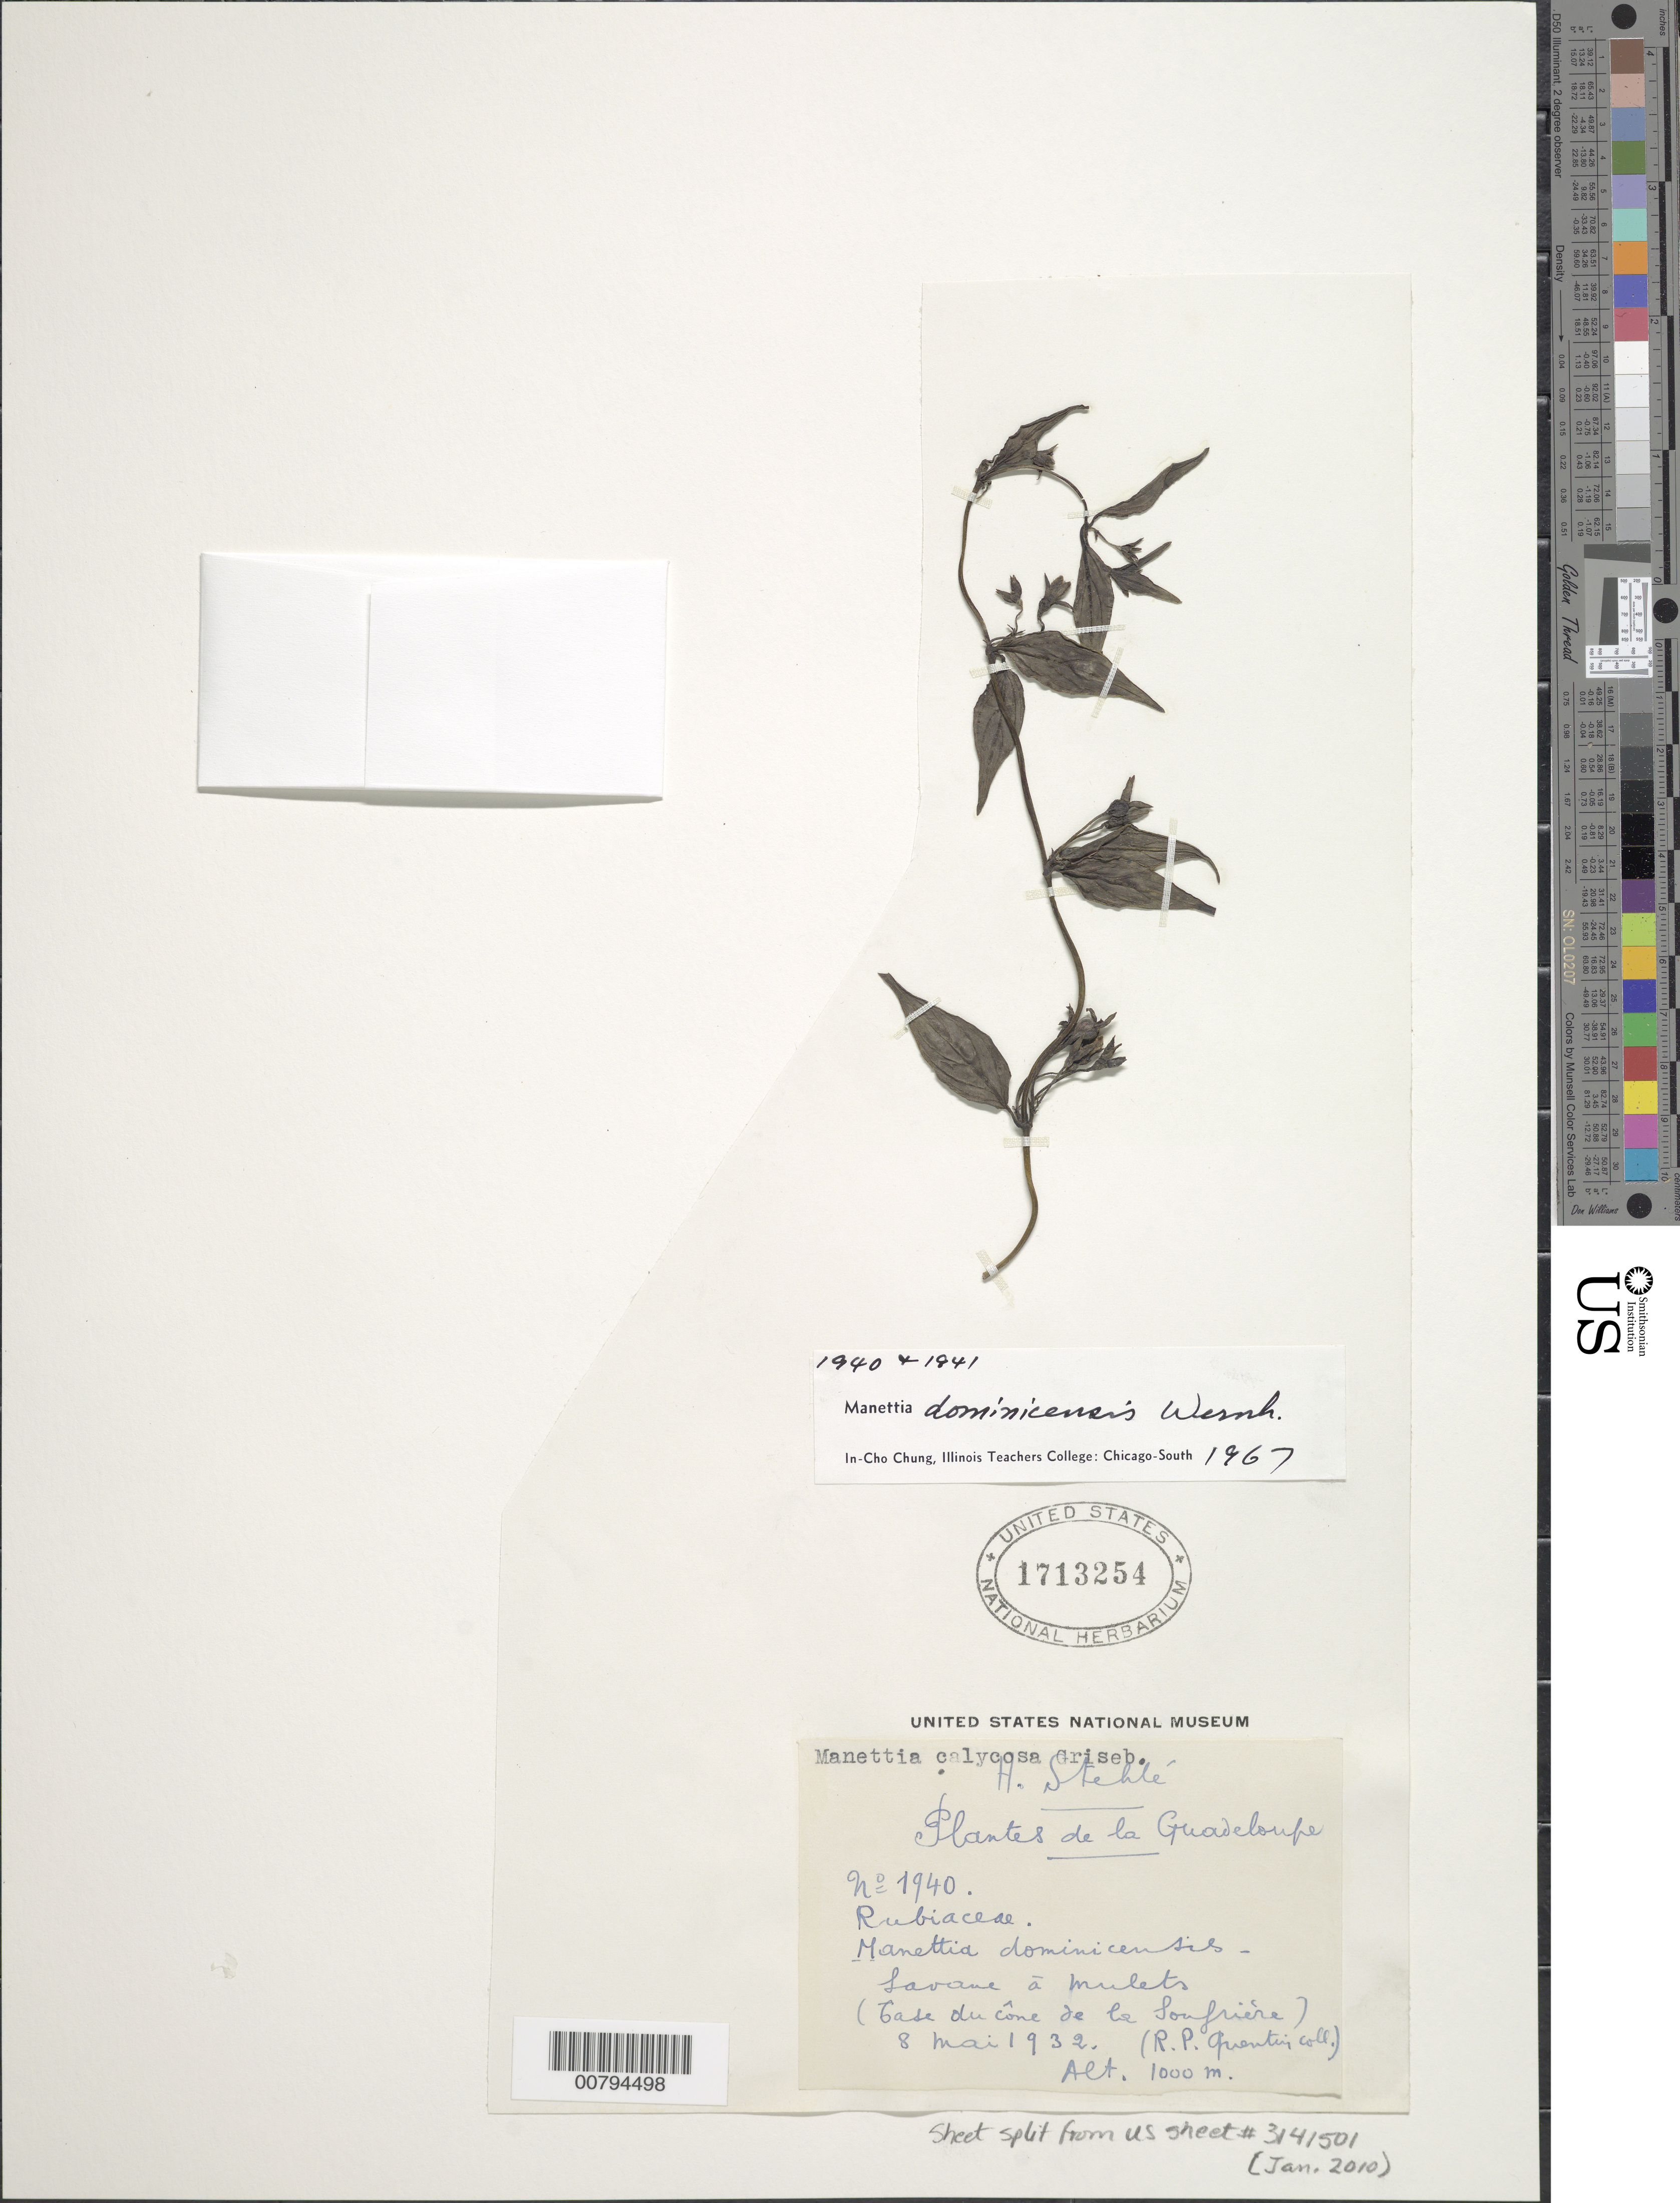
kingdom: Plantae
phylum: Tracheophyta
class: Magnoliopsida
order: Gentianales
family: Rubiaceae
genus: Manettia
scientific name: Manettia dominicensis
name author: Wernham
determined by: Chung, In Cho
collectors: R. Quentin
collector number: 1940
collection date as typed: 08 May 1932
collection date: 1932-05-08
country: Guadeloupe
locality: Savane a Mulets (Case du cone de la Soufrière)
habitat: Savane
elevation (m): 1000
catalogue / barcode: US 1713254